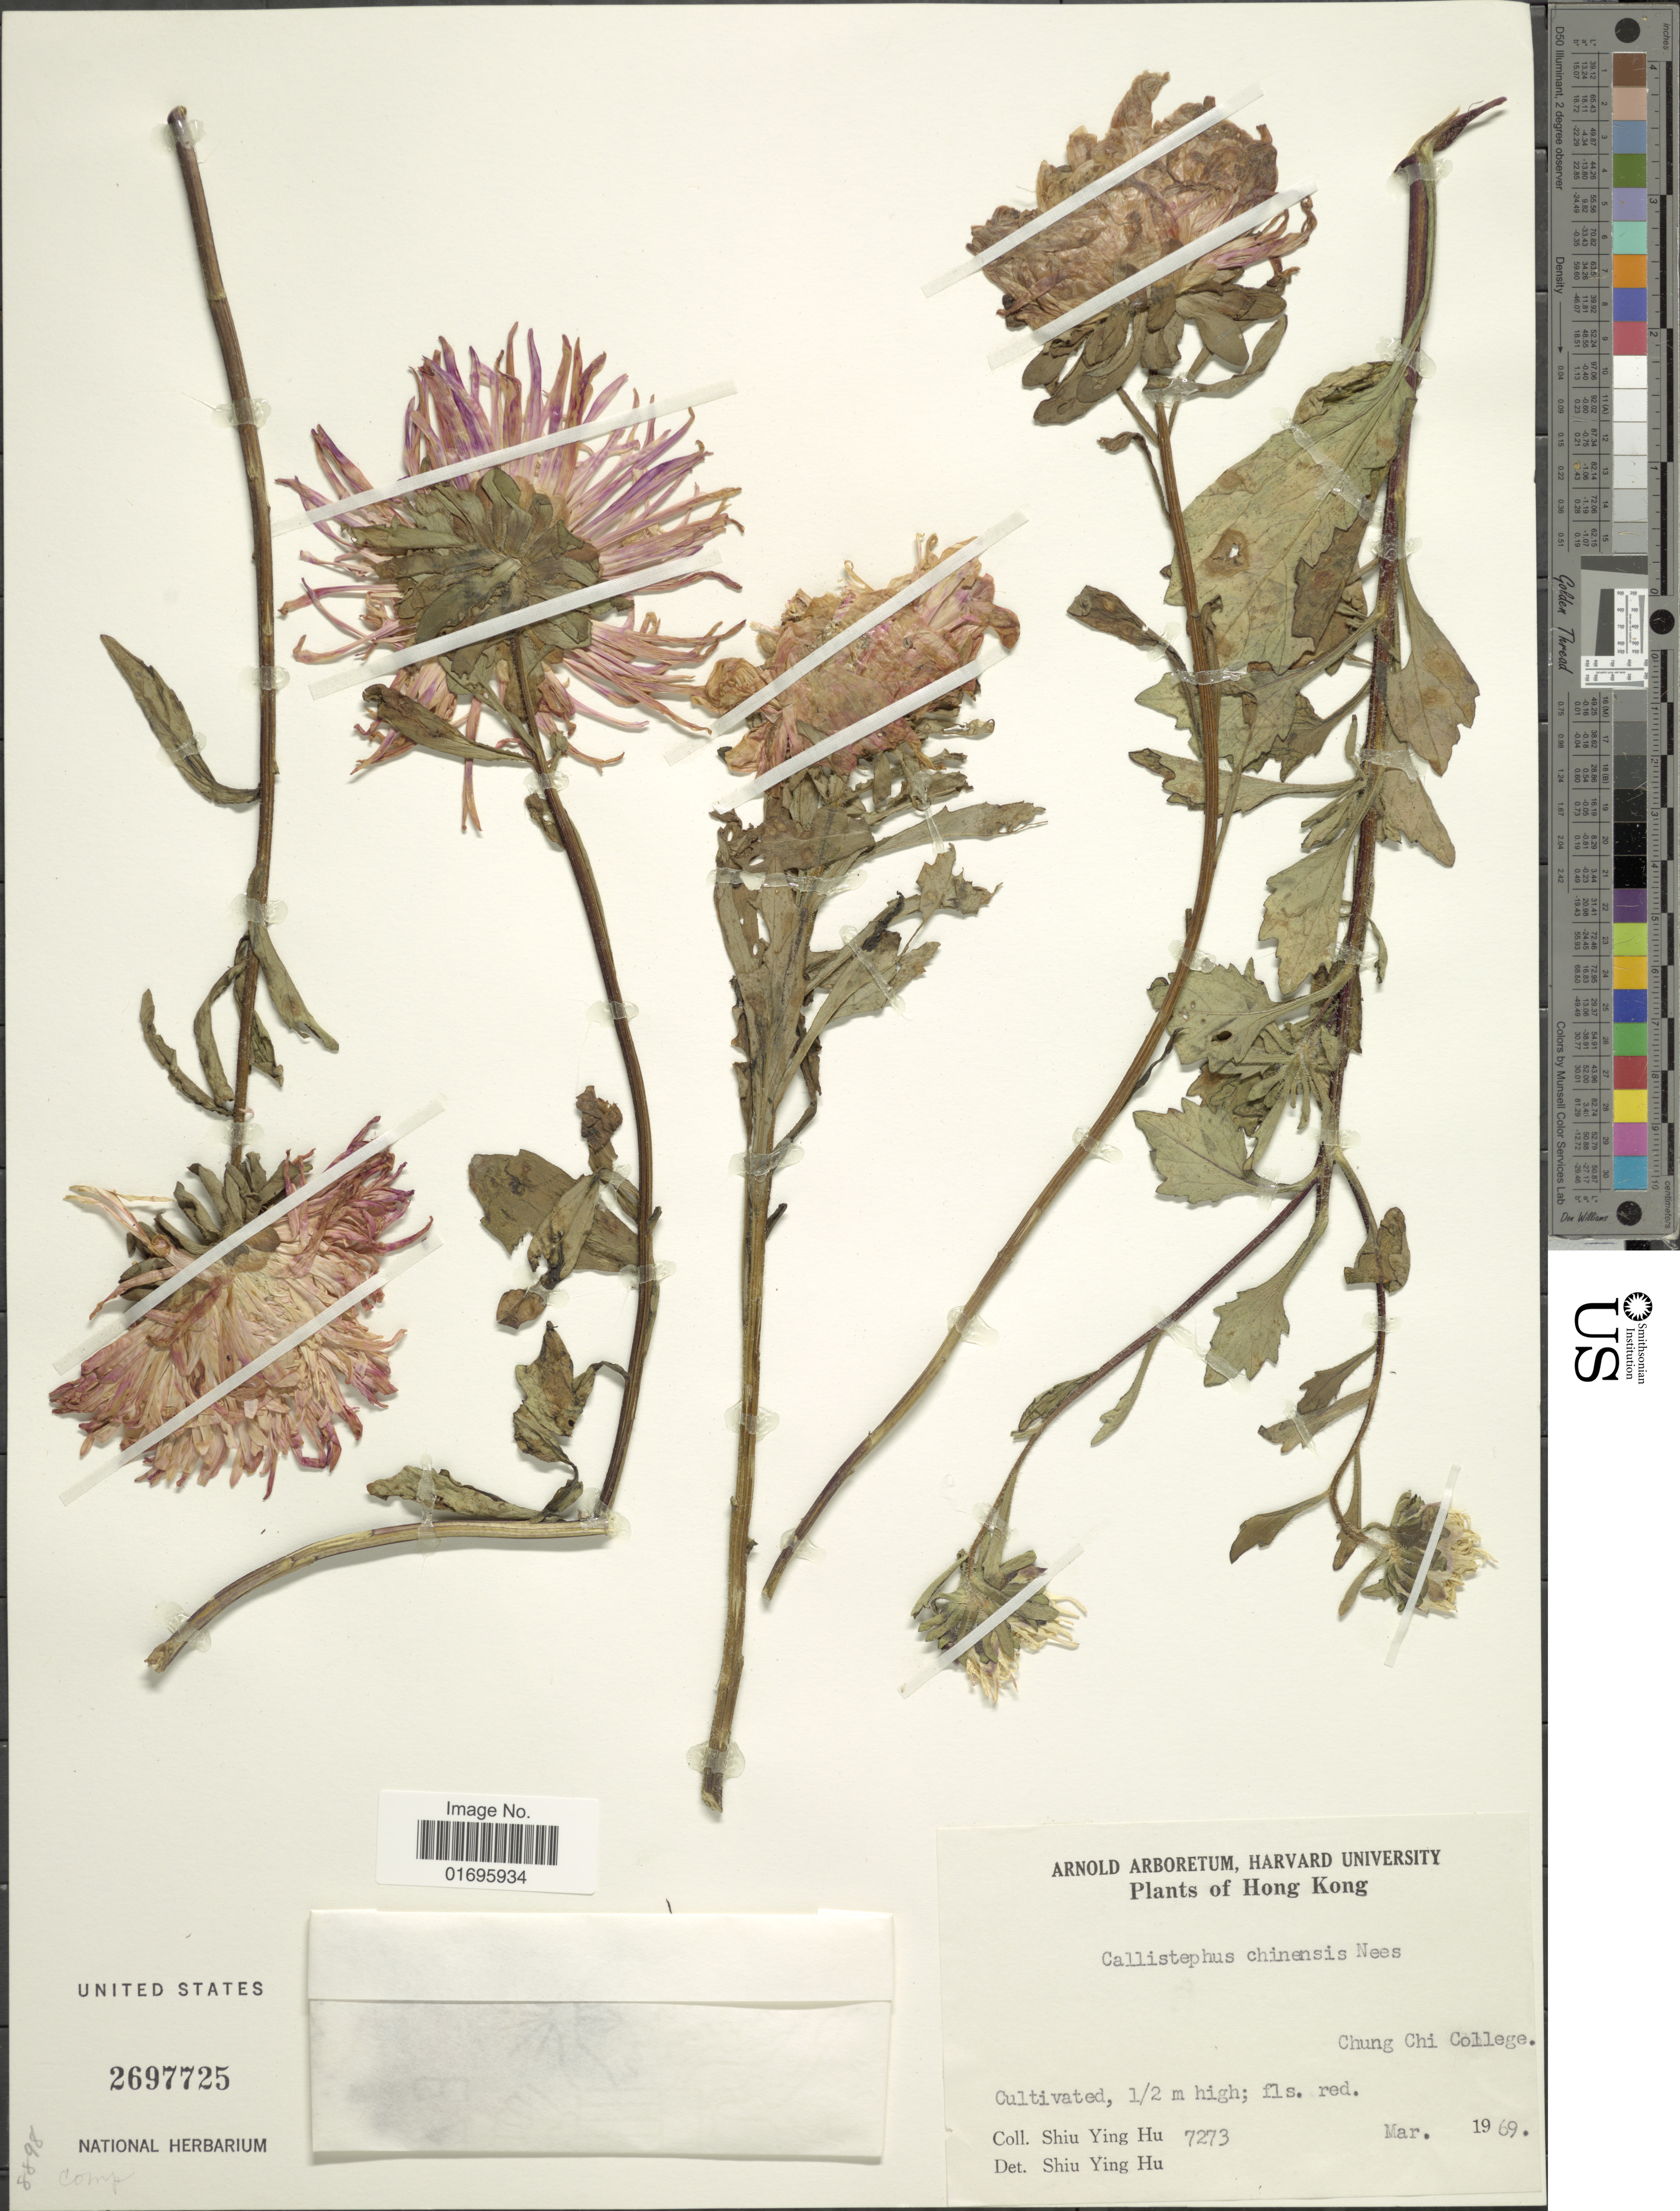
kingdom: Plantae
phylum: Tracheophyta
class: Magnoliopsida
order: Asterales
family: Asteraceae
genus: Callistephus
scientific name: Callistephus chinensis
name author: (L.) Nees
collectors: S. Y. Hu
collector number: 7273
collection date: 1969-03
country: China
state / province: Hong Kong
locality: Hong Kong. Chung Chi College.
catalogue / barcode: US 2697725